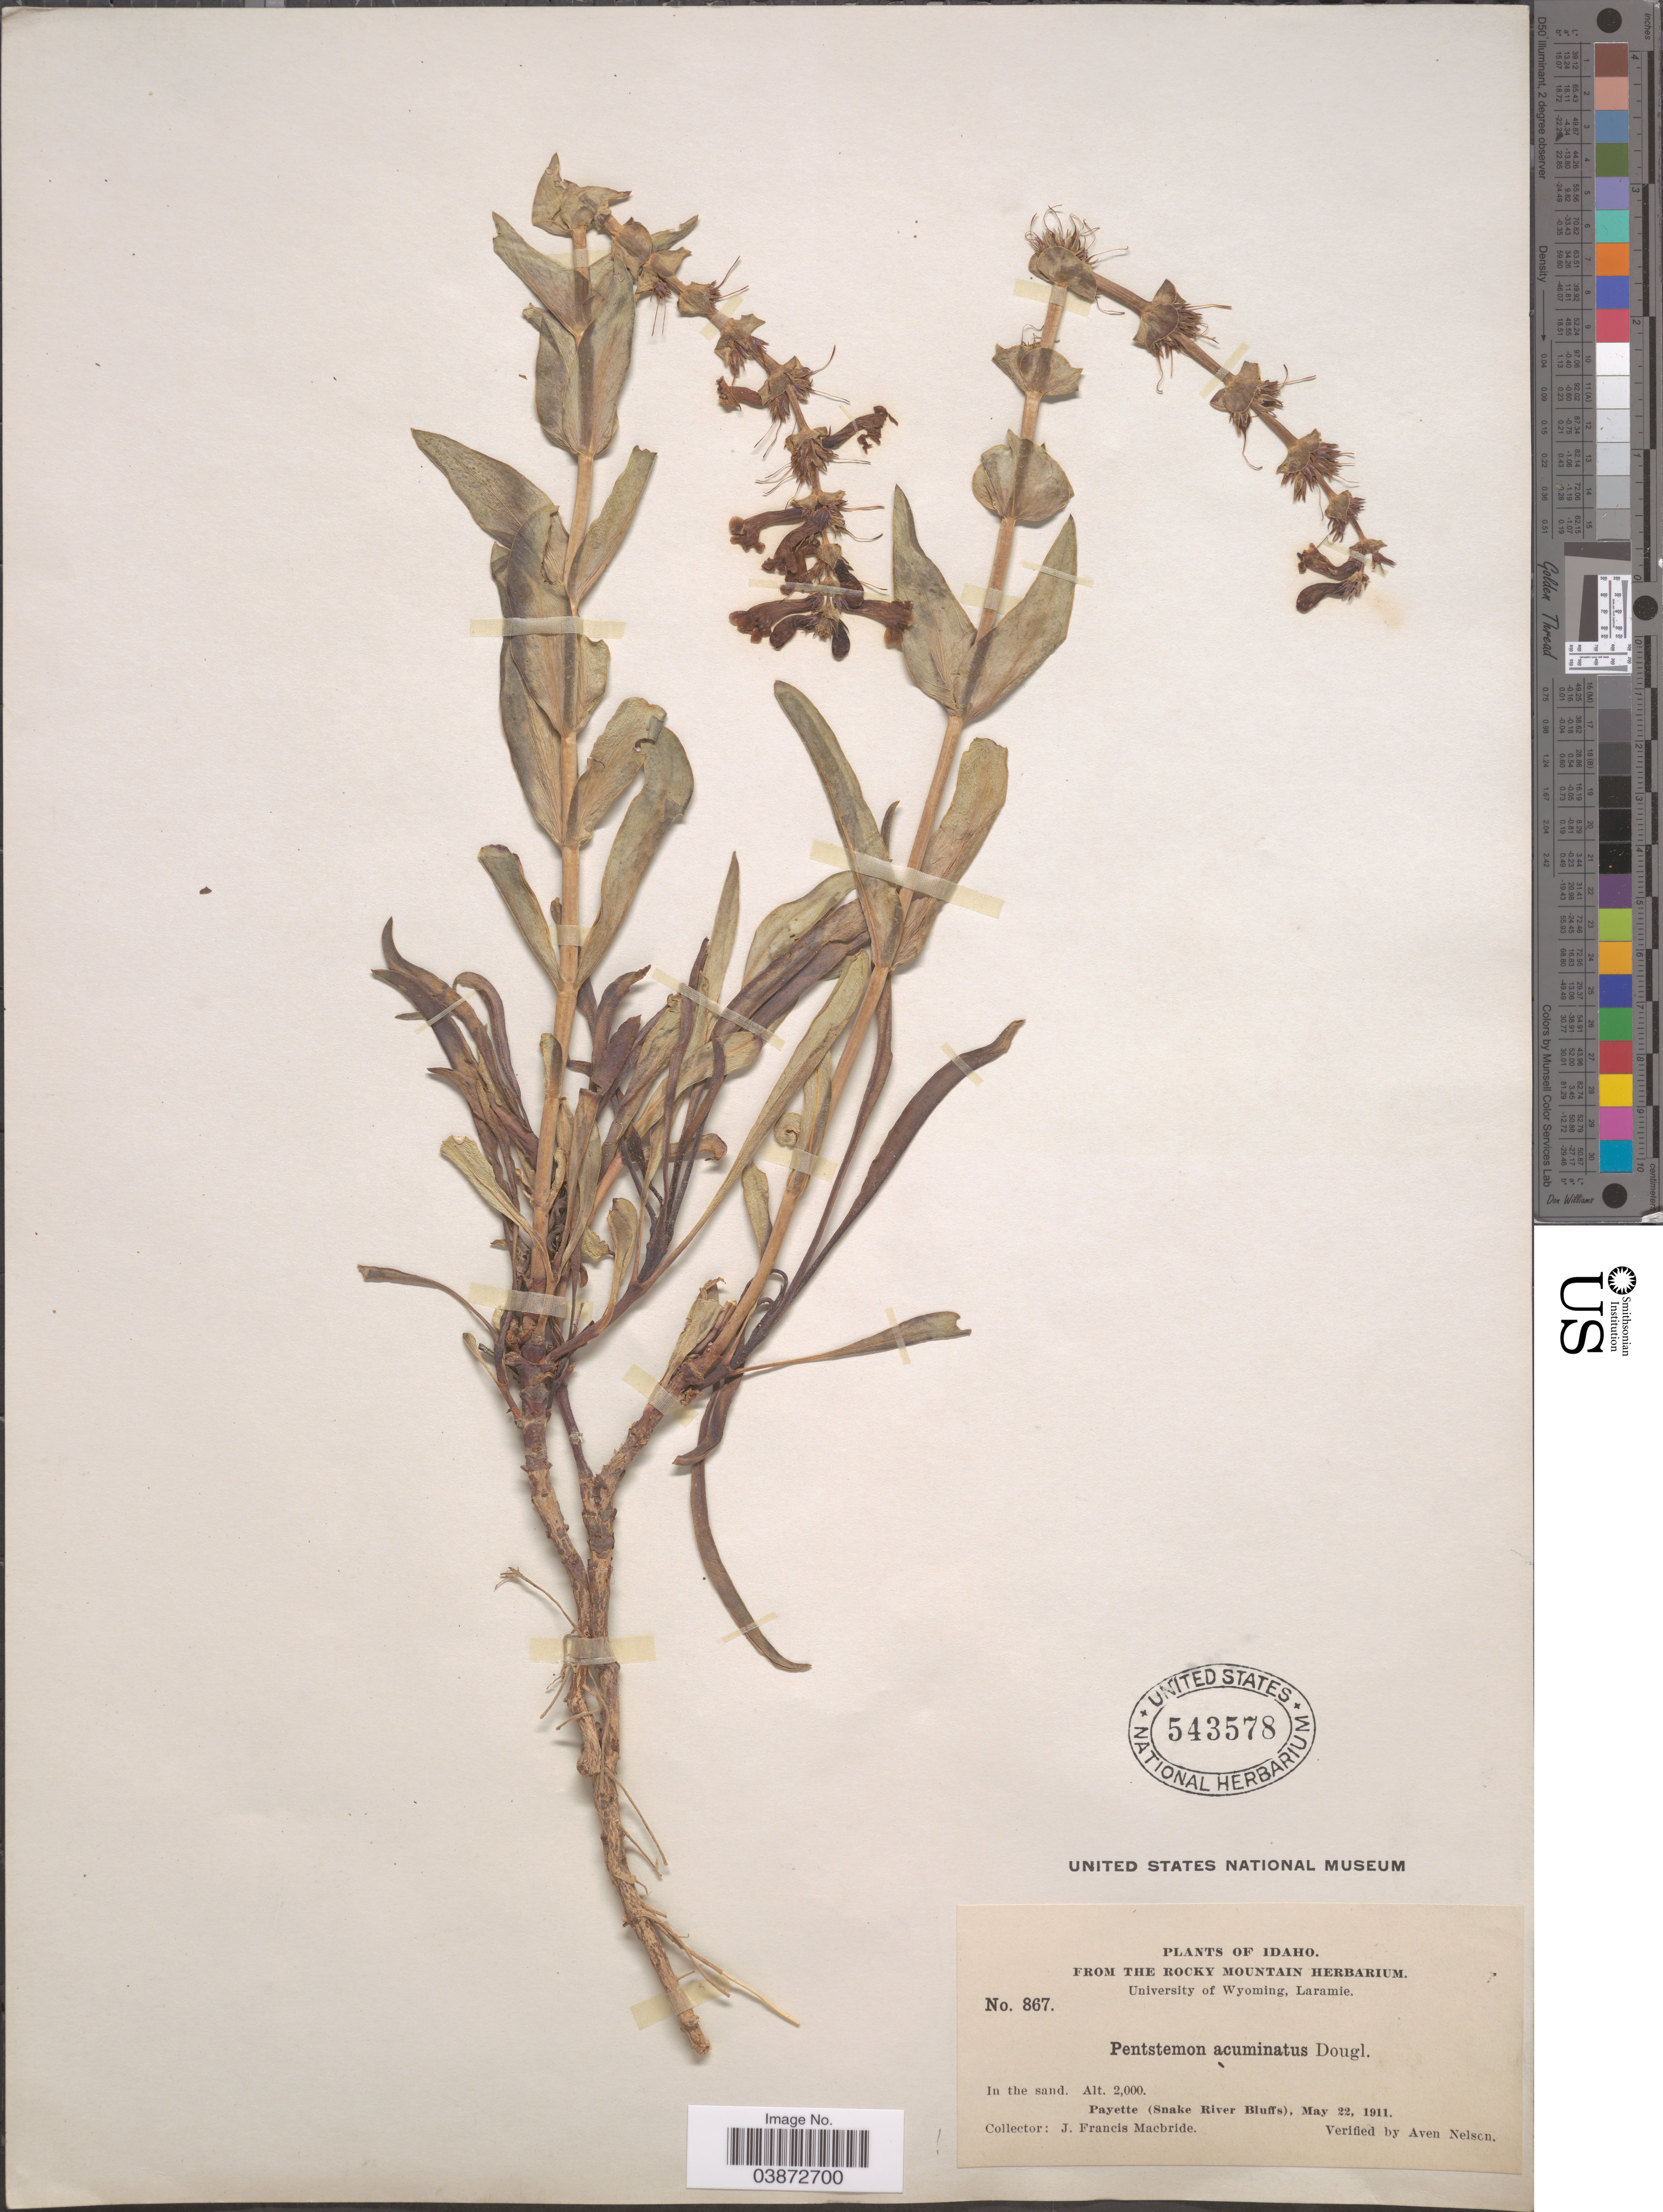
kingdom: Plantae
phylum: Tracheophyta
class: Magnoliopsida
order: Lamiales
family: Plantaginaceae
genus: Penstemon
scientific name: Penstemon acuminatus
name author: Greene ex Lindl.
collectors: J. F. Macbride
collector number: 867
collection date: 1911-05-22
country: United States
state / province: Idaho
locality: Payette (Snake River Bluffs).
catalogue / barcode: US 543578